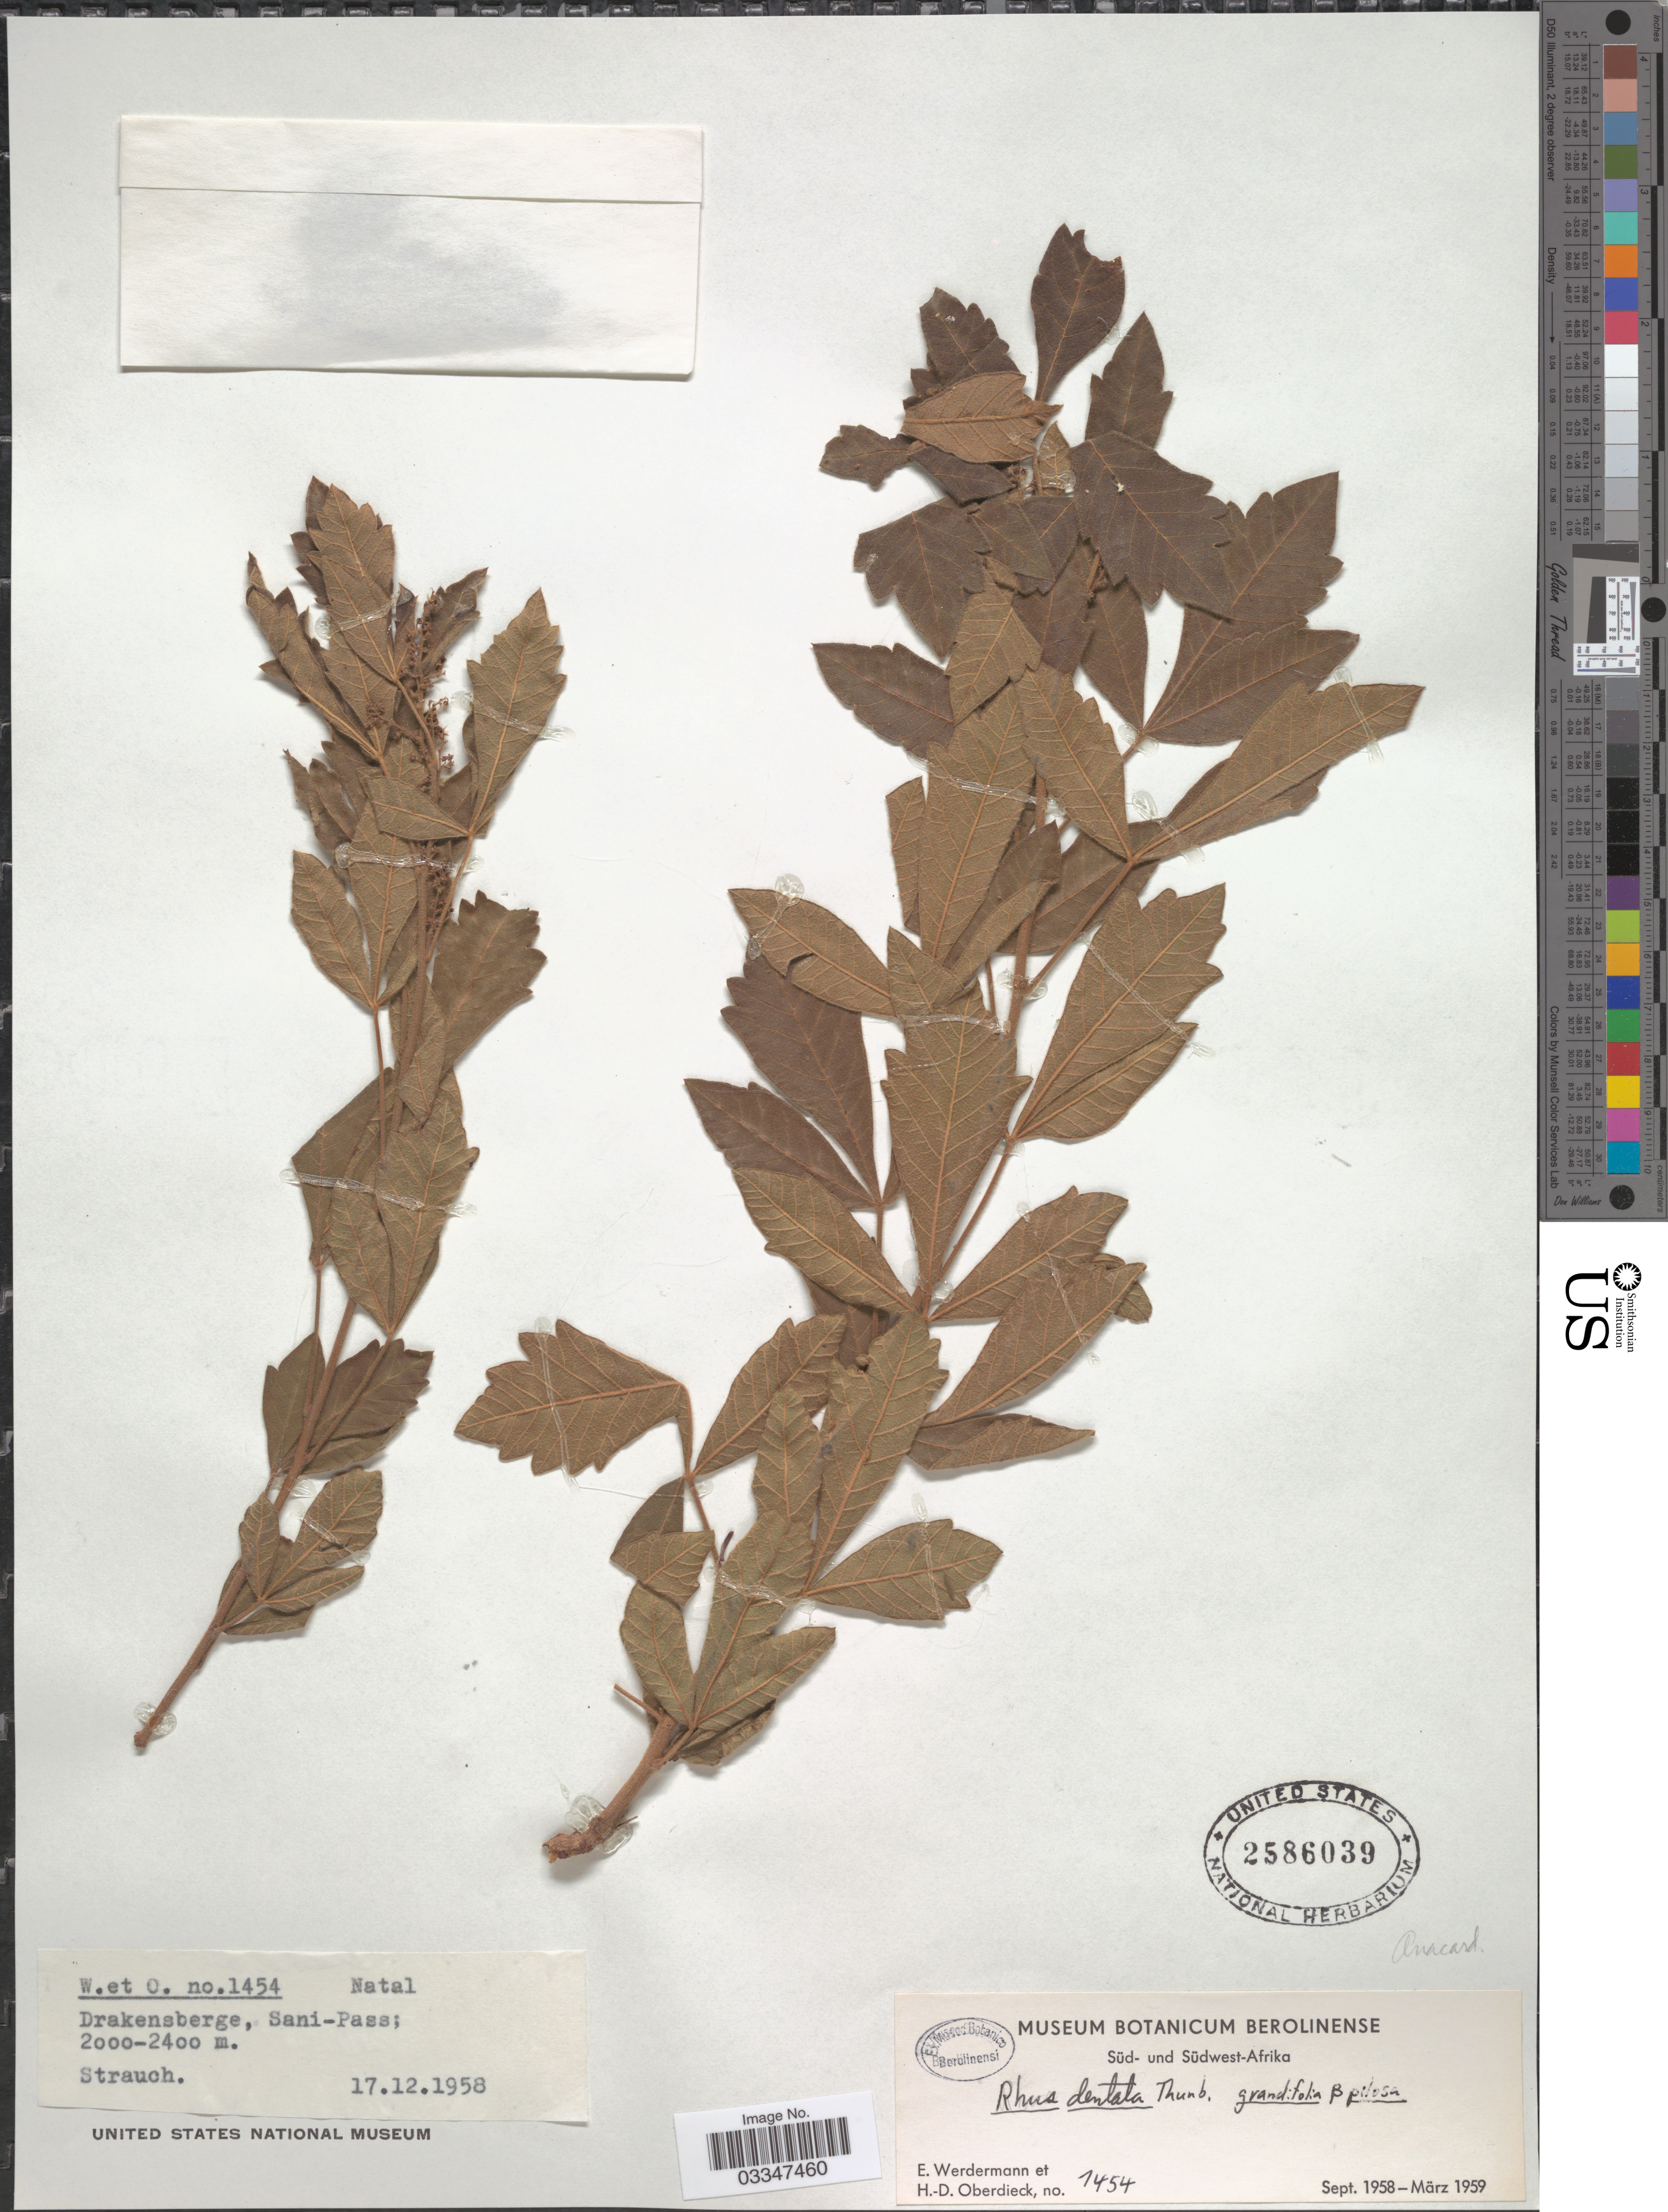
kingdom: Plantae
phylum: Tracheophyta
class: Magnoliopsida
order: Sapindales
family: Anacardiaceae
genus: Rhus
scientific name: Rhus dentata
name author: Thunb.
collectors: E. Werdermann & H. Oberdieck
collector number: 1454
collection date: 1958-12-17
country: South Africa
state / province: KwaZulu-Natal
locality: Natal. Drakensberge, Sani-Pass.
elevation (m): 2000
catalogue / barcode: US 2586039